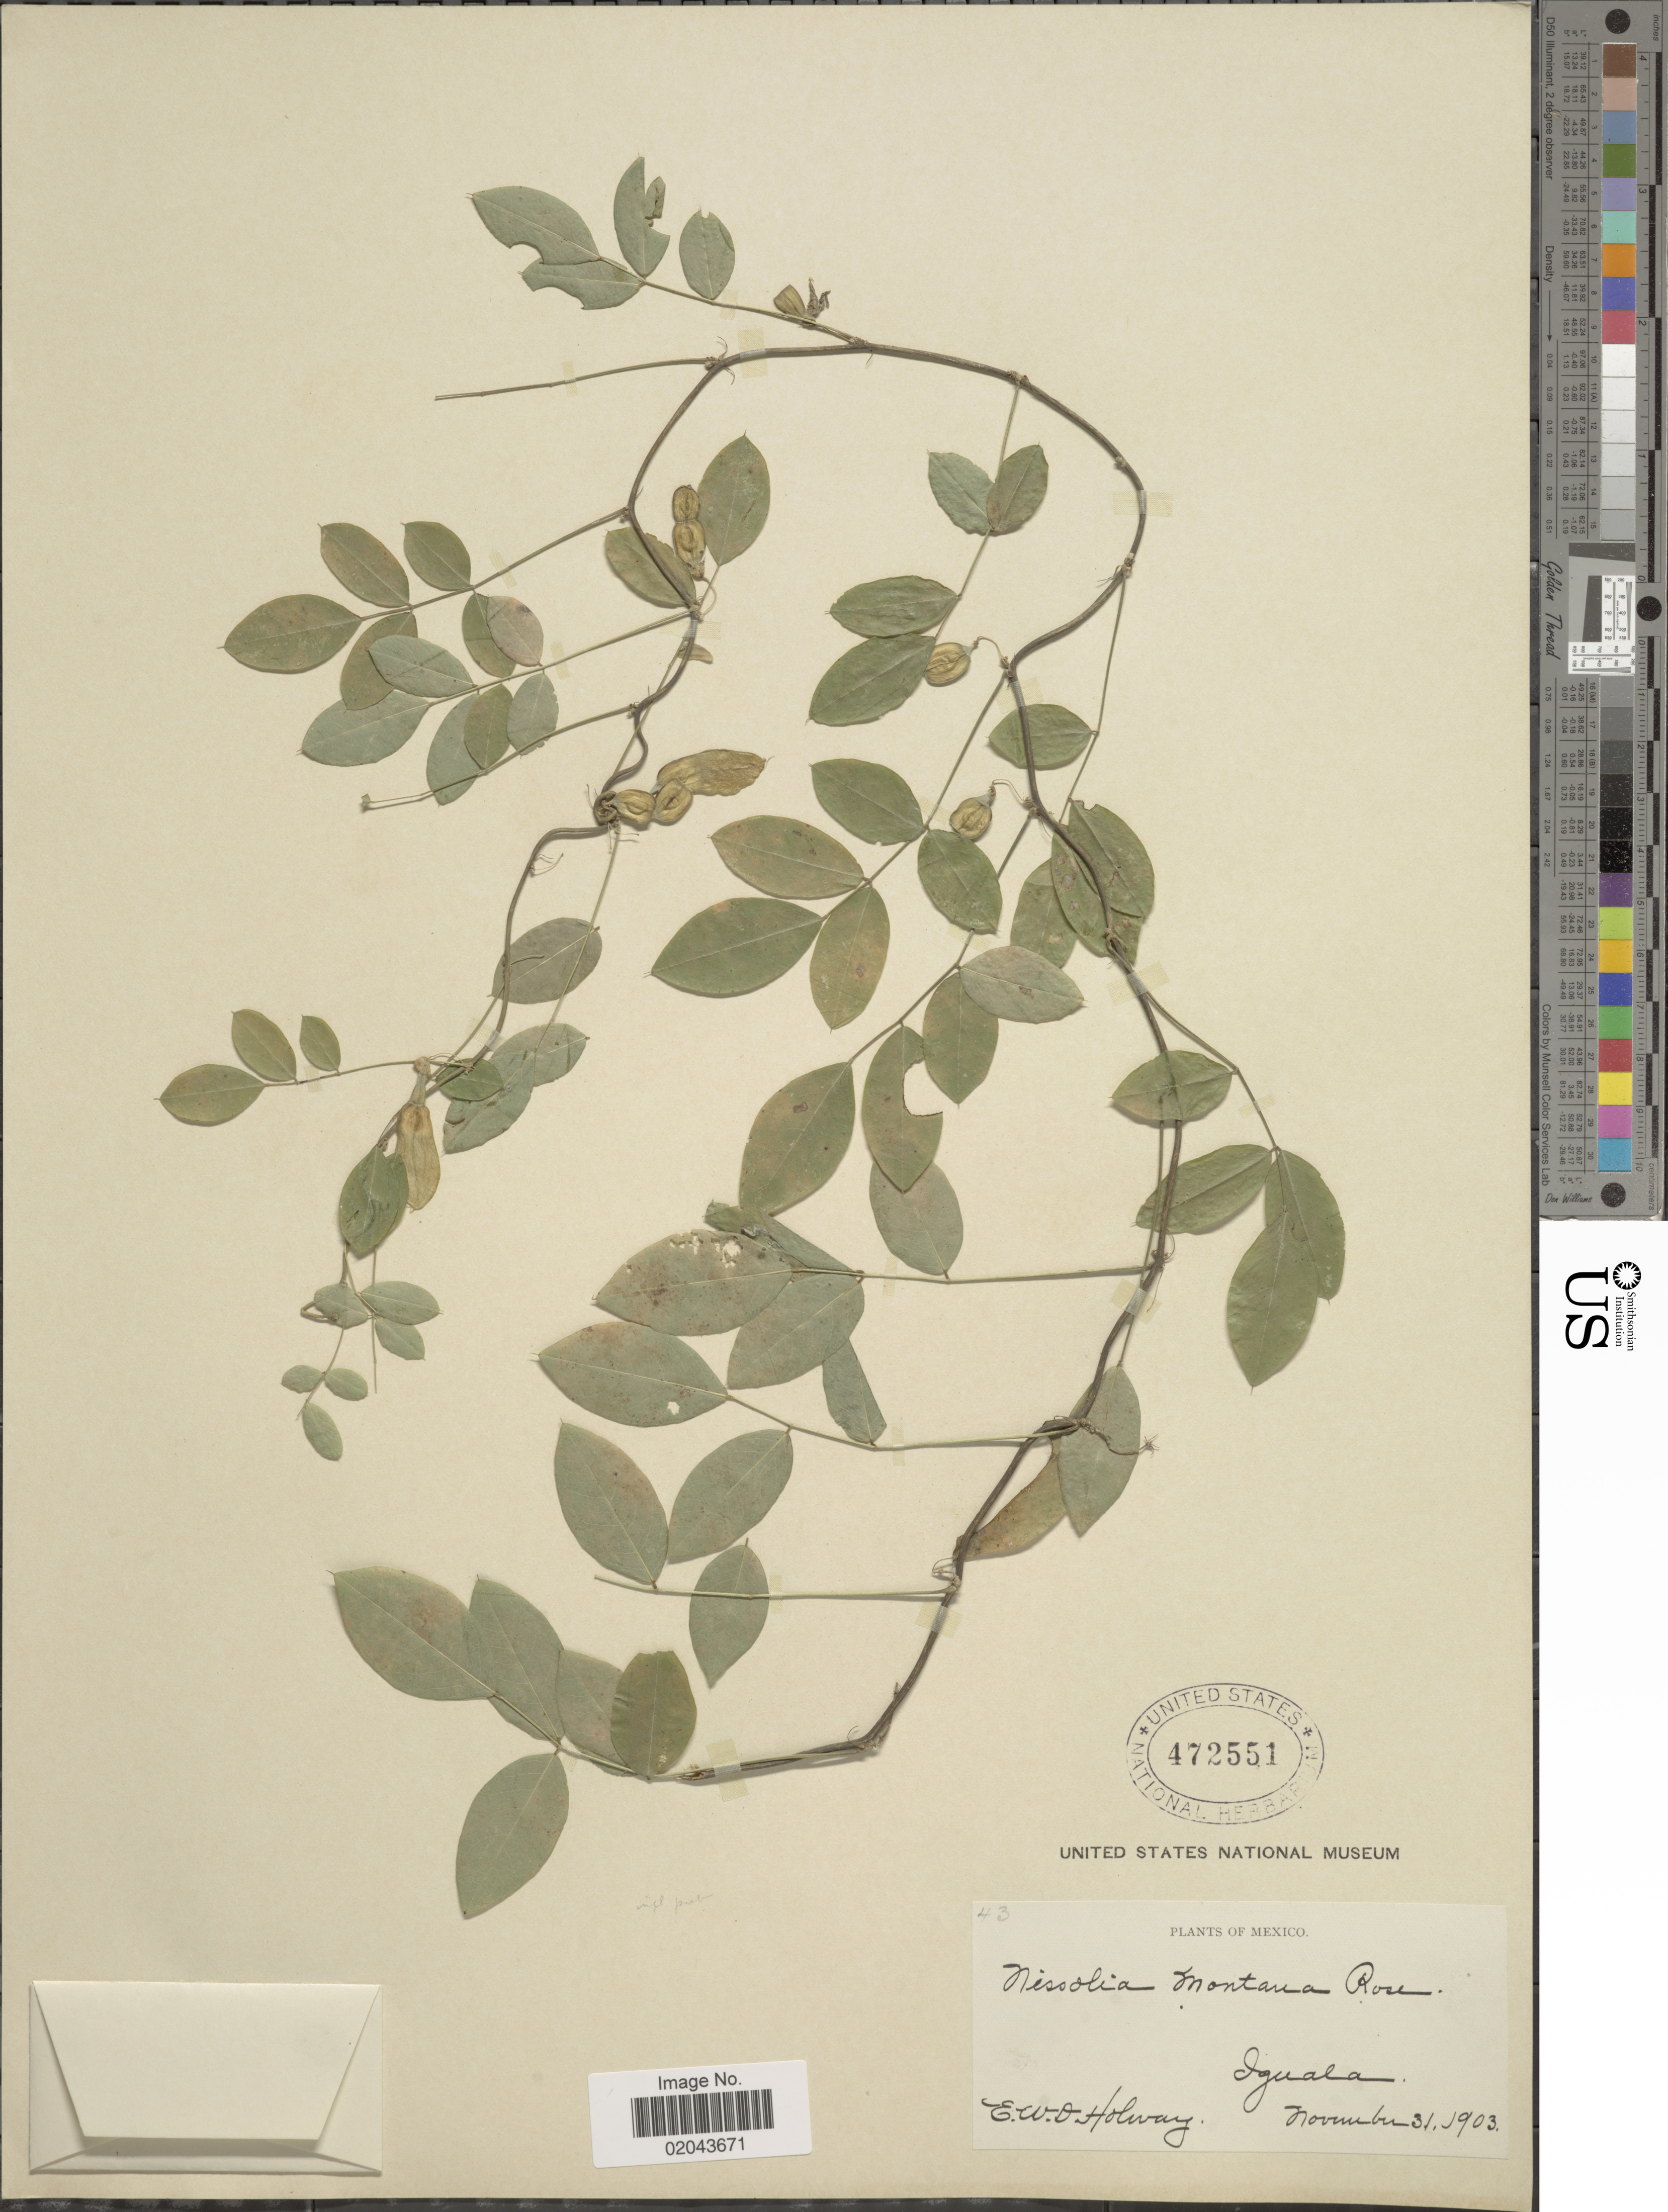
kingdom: Plantae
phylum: Tracheophyta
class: Magnoliopsida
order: Fabales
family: Fabaceae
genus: Nissolia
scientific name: Nissolia montana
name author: Rose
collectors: E. W. D. Holway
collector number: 43*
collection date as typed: Transcribed d/m/y: 31/11/1903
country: Mexico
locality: Iguala.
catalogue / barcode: US 472551